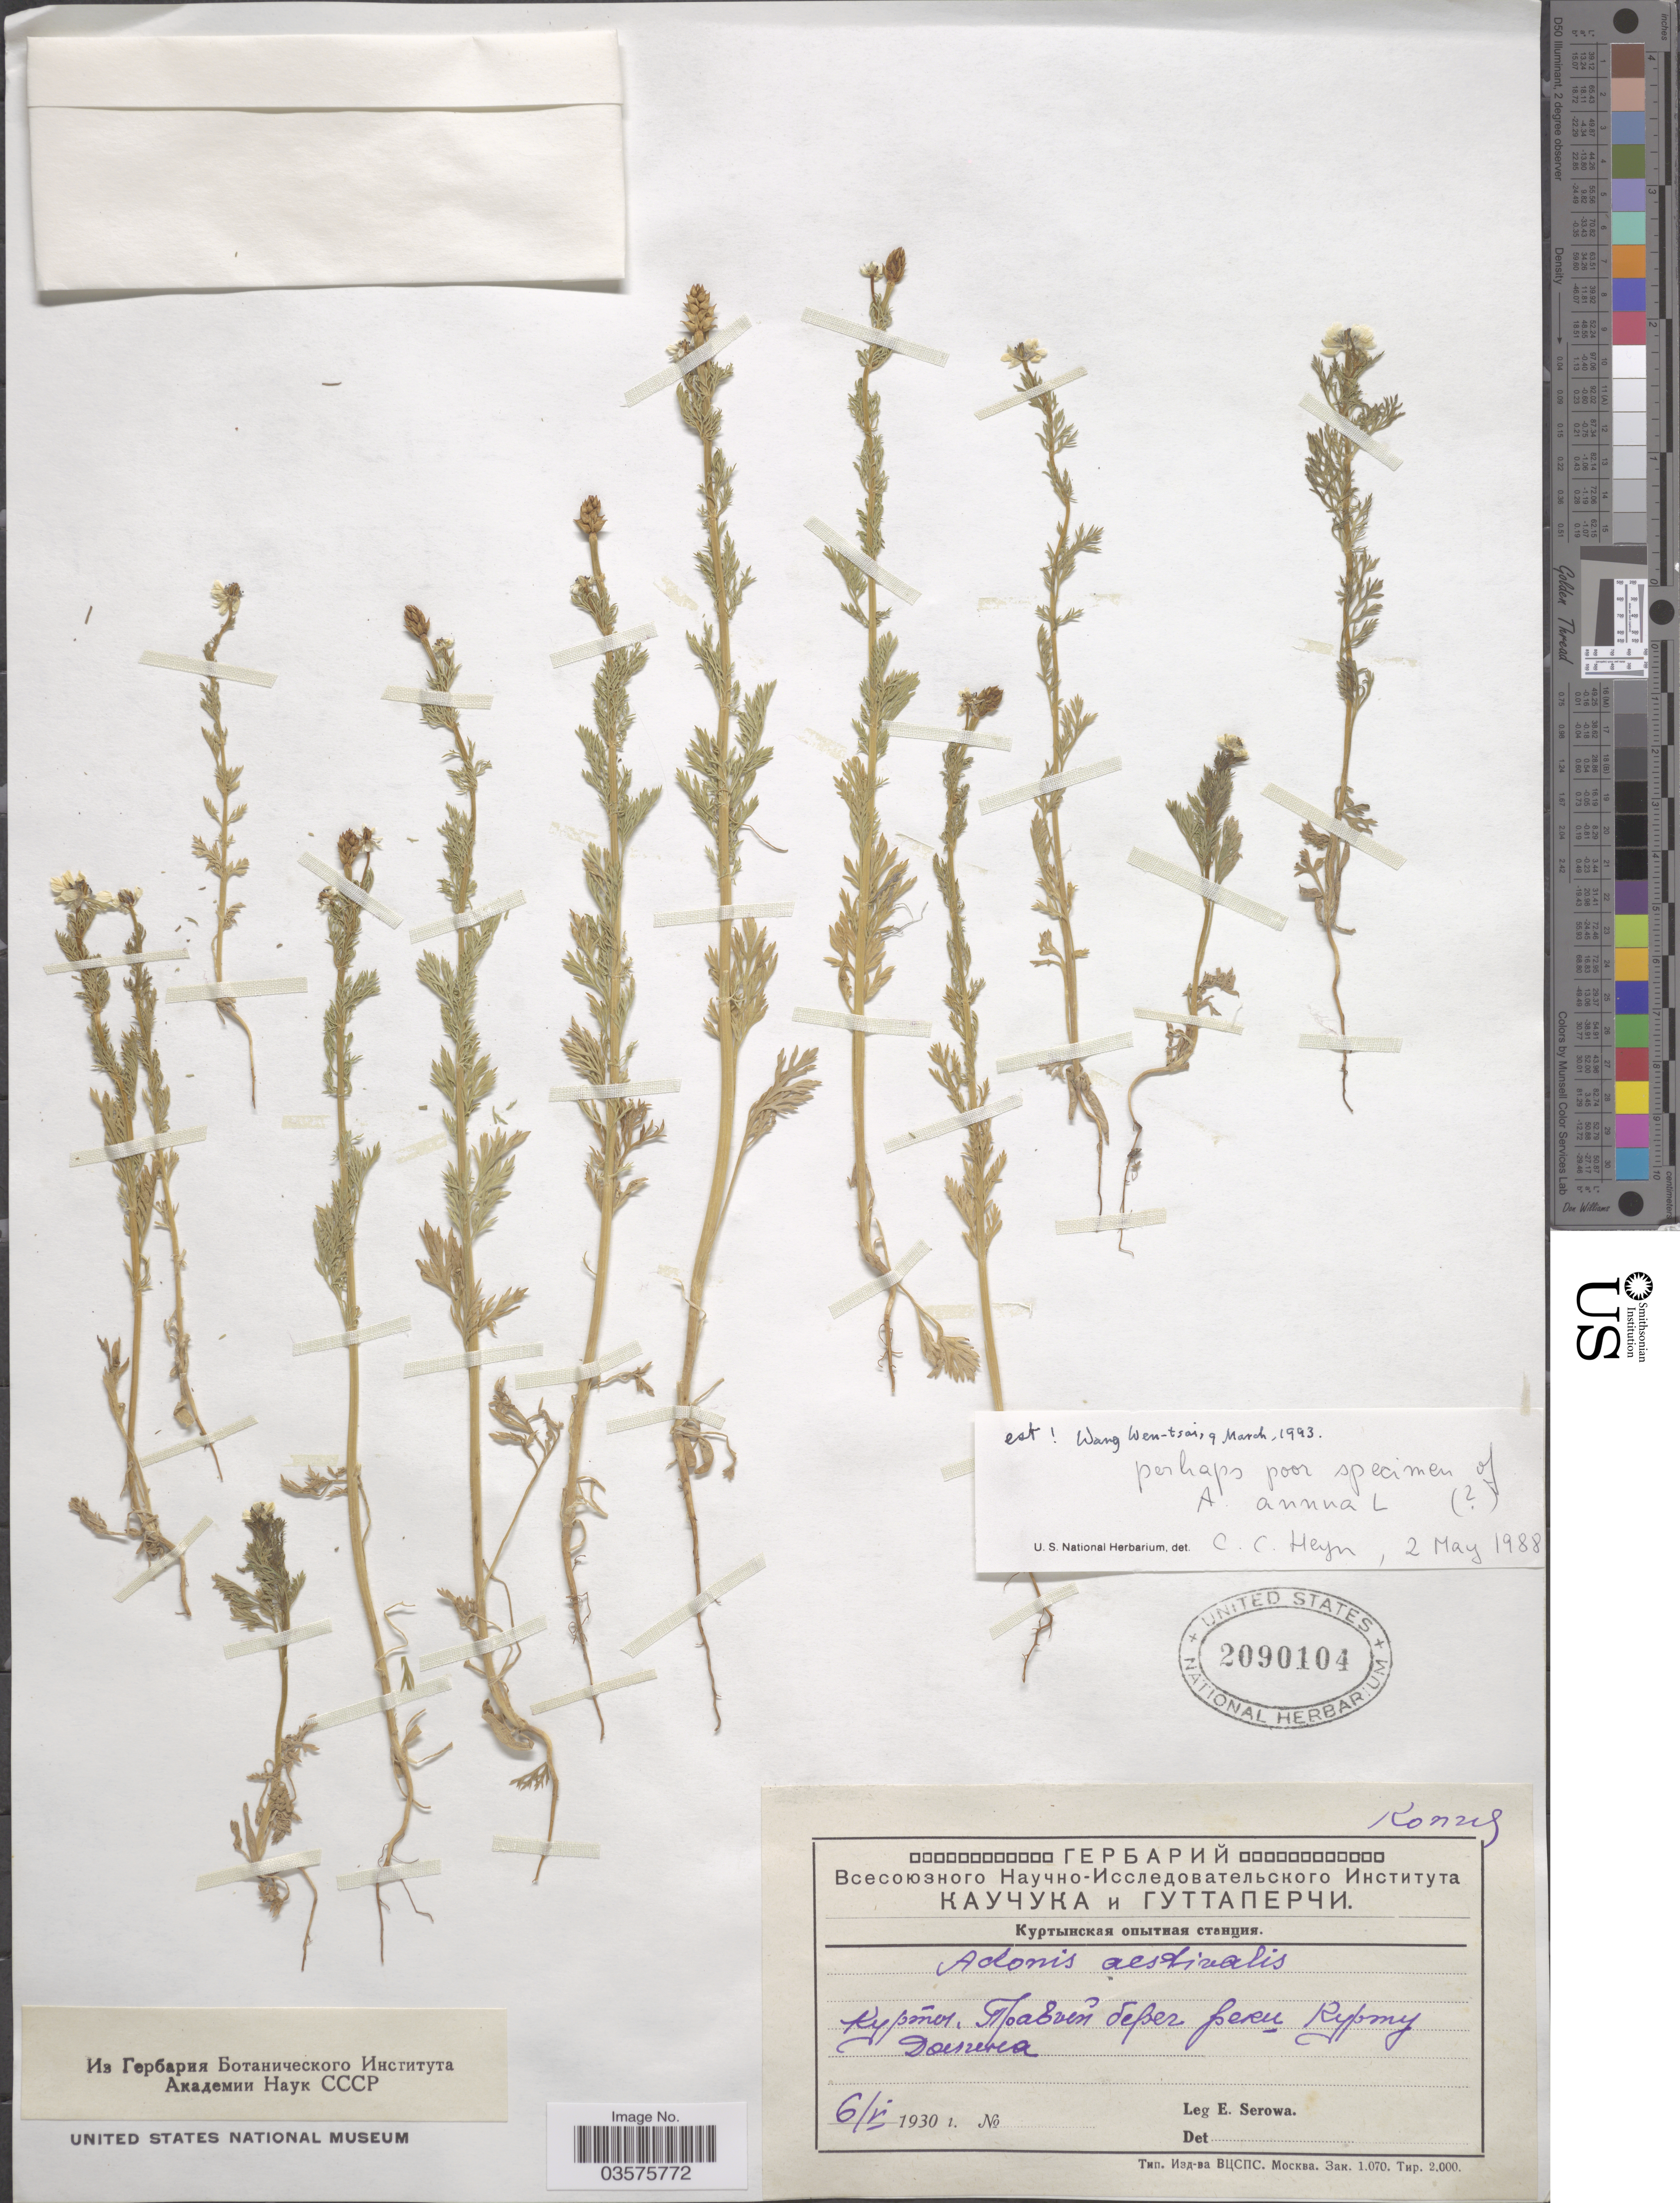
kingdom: Plantae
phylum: Tracheophyta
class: Magnoliopsida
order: Ranunculales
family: Ranunculaceae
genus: Adonis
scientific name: Adonis annua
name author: L.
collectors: E. Serowa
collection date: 1930-05-06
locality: X.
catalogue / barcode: US 2090104